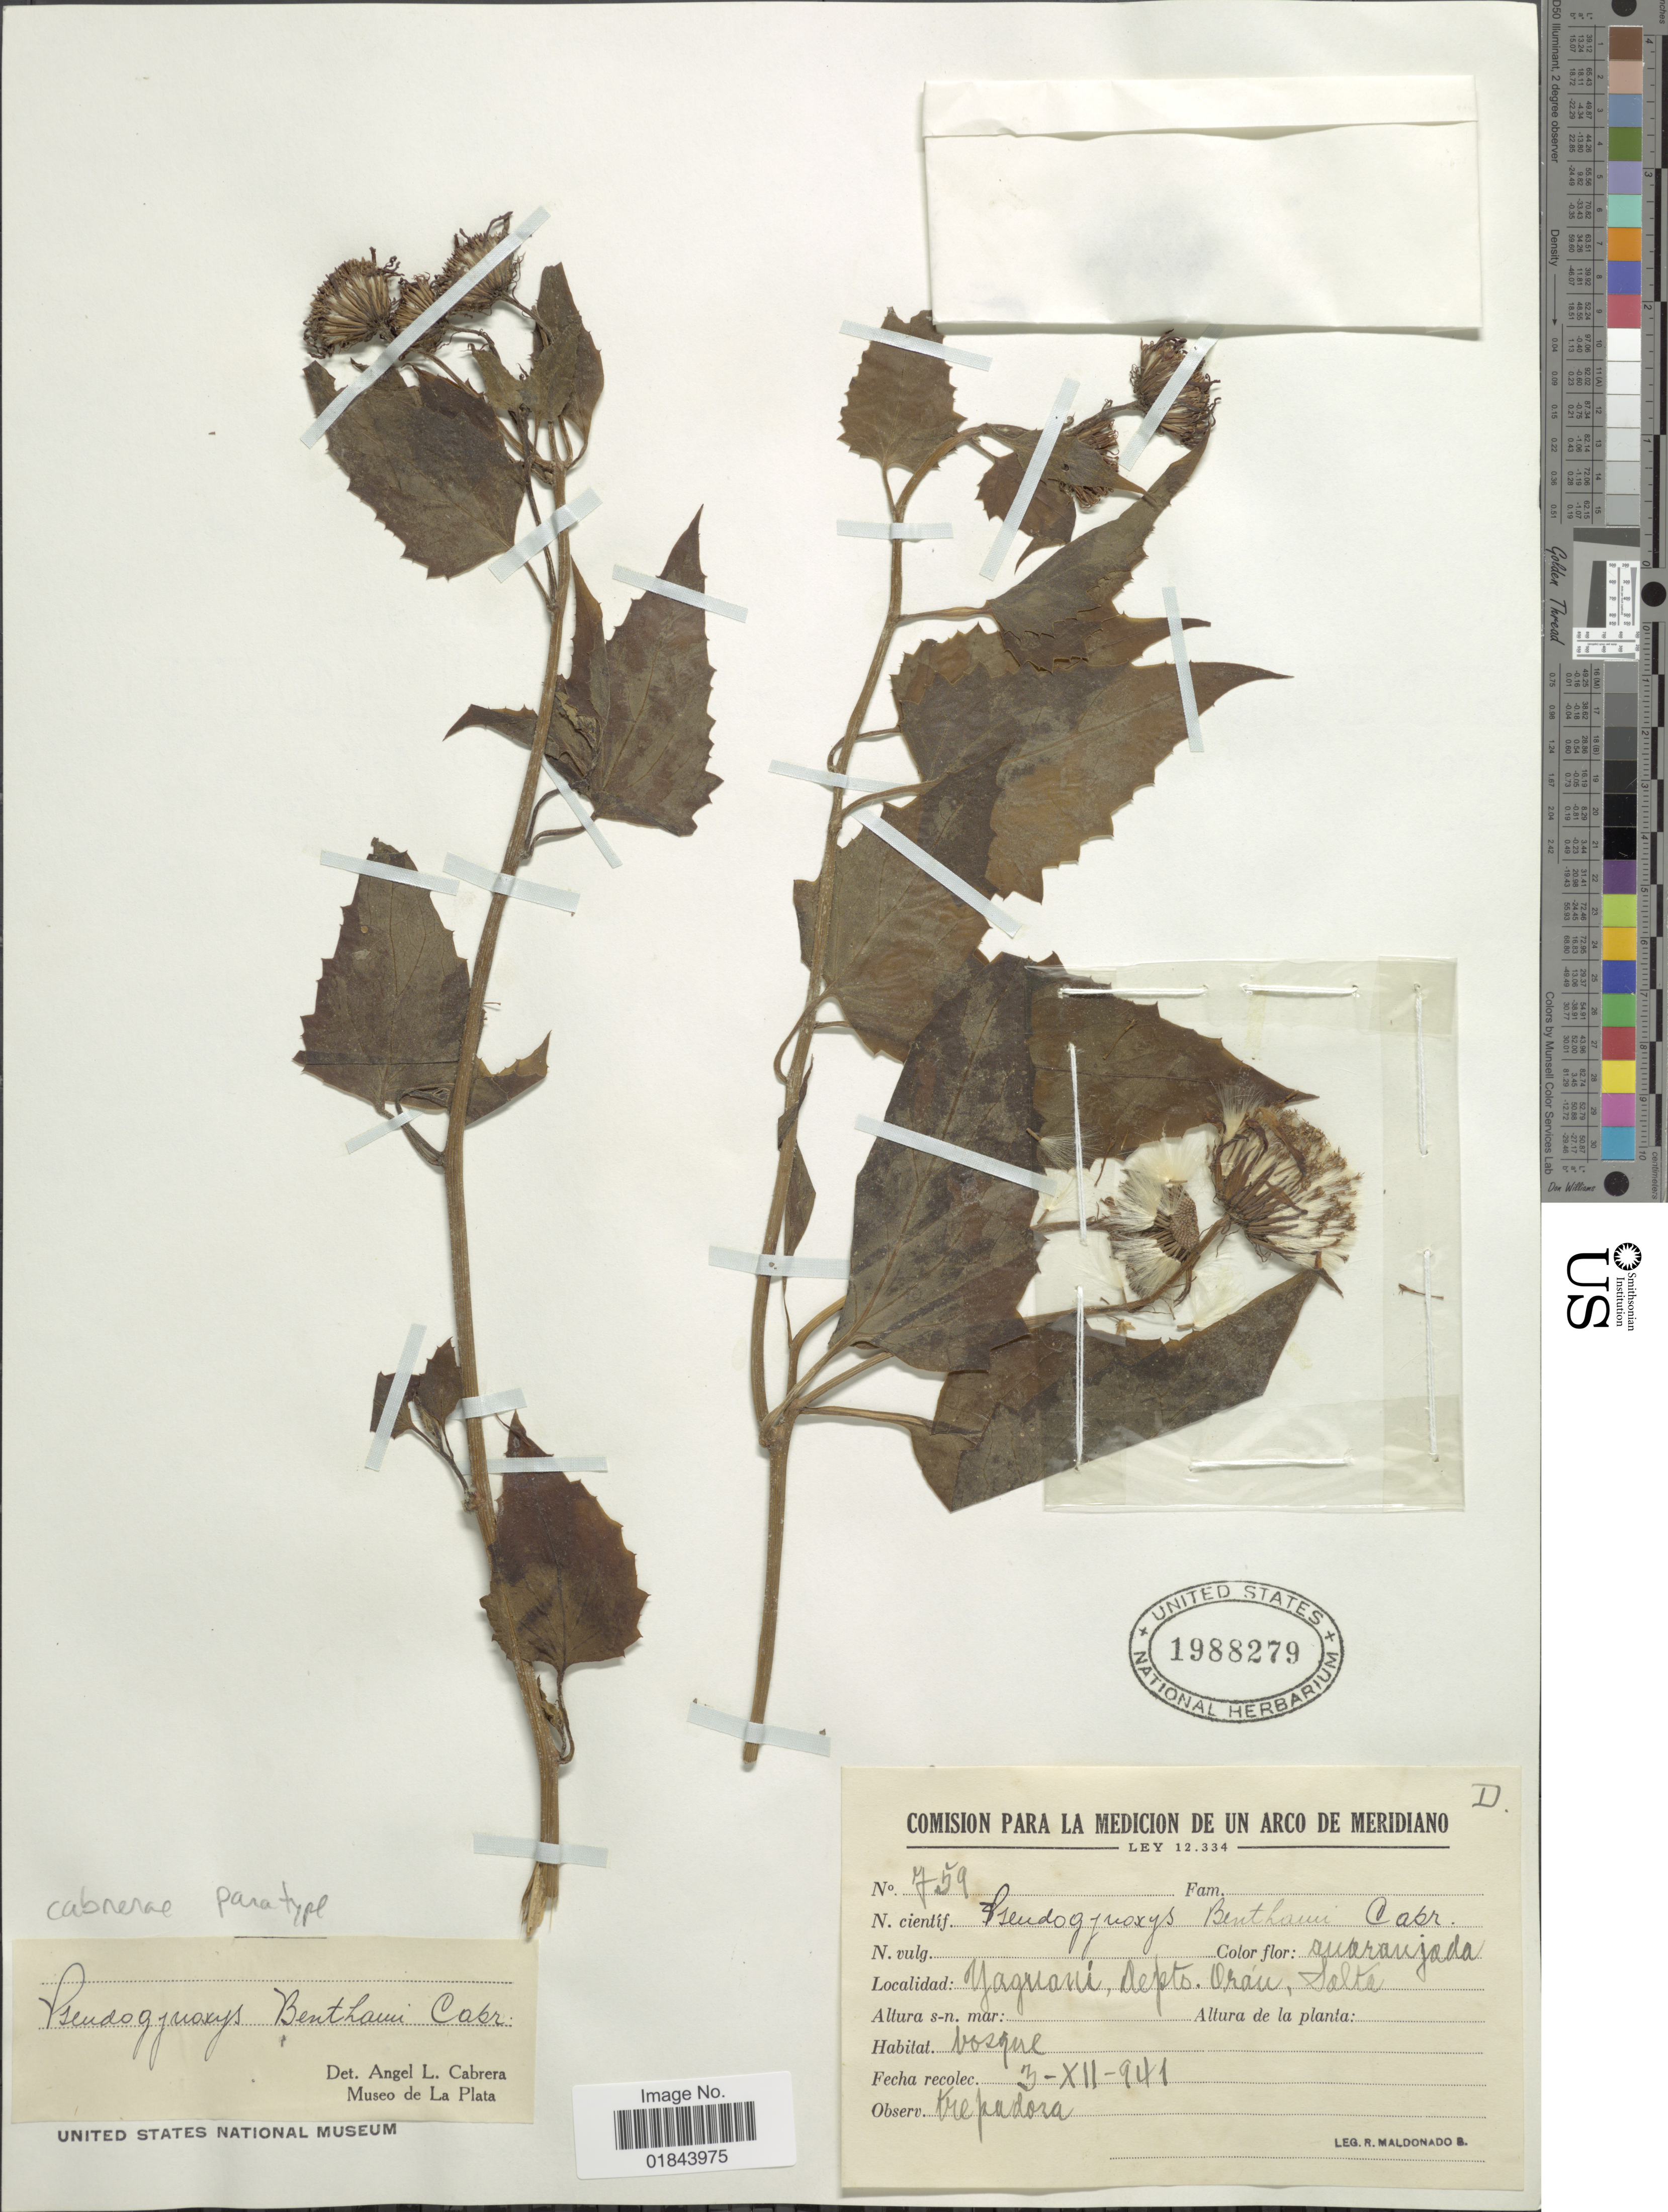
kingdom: Plantae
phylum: Tracheophyta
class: Magnoliopsida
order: Asterales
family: Asteraceae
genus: Pseudogynoxys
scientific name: Pseudogynoxys cabrerae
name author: H. Rob. & Cuatrec.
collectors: R. Maldonado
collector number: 759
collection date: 1941-12-03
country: Argentina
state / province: Salta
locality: Yaguani, Depto Orán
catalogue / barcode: US 1988279